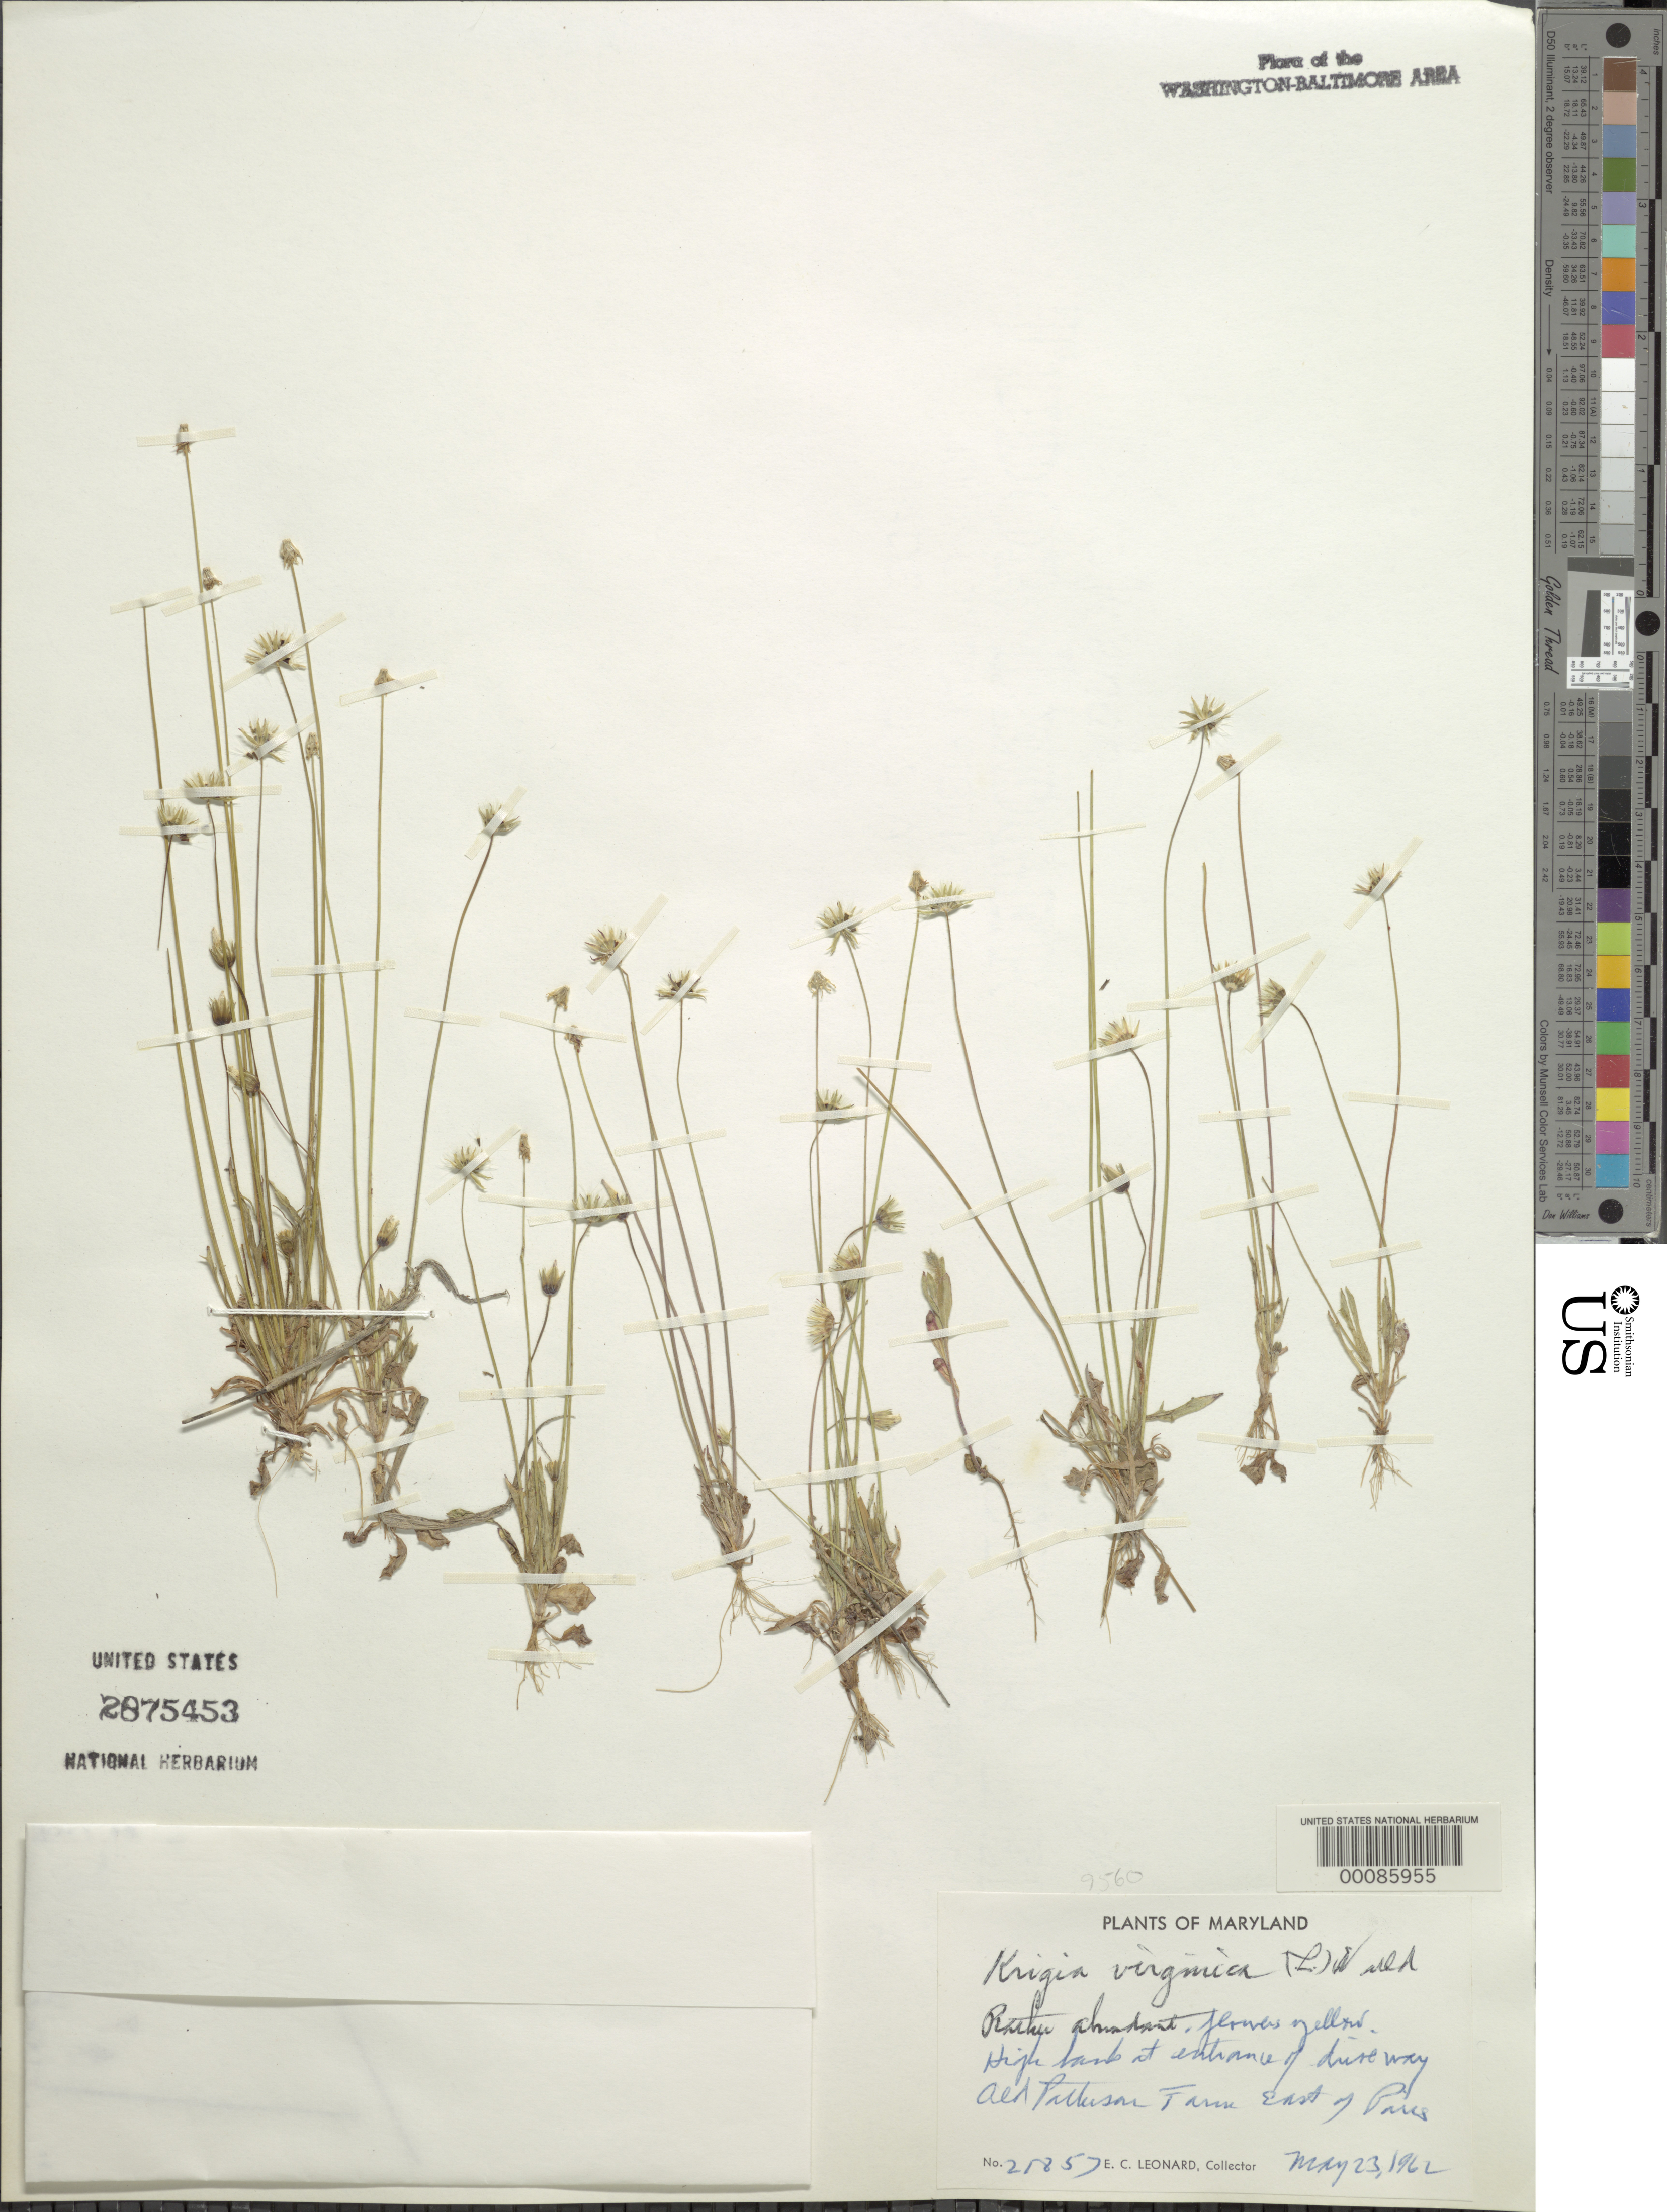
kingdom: Plantae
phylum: Tracheophyta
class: Magnoliopsida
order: Asterales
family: Asteraceae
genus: Krigia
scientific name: Krigia virginica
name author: (L.) Willd.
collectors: E. C. Leonard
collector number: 21857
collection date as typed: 23 May 1962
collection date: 1962-05-23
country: United States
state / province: Maryland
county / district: Calvert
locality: Old Patterson Farm east of Paris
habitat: High bank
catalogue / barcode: US 2875453